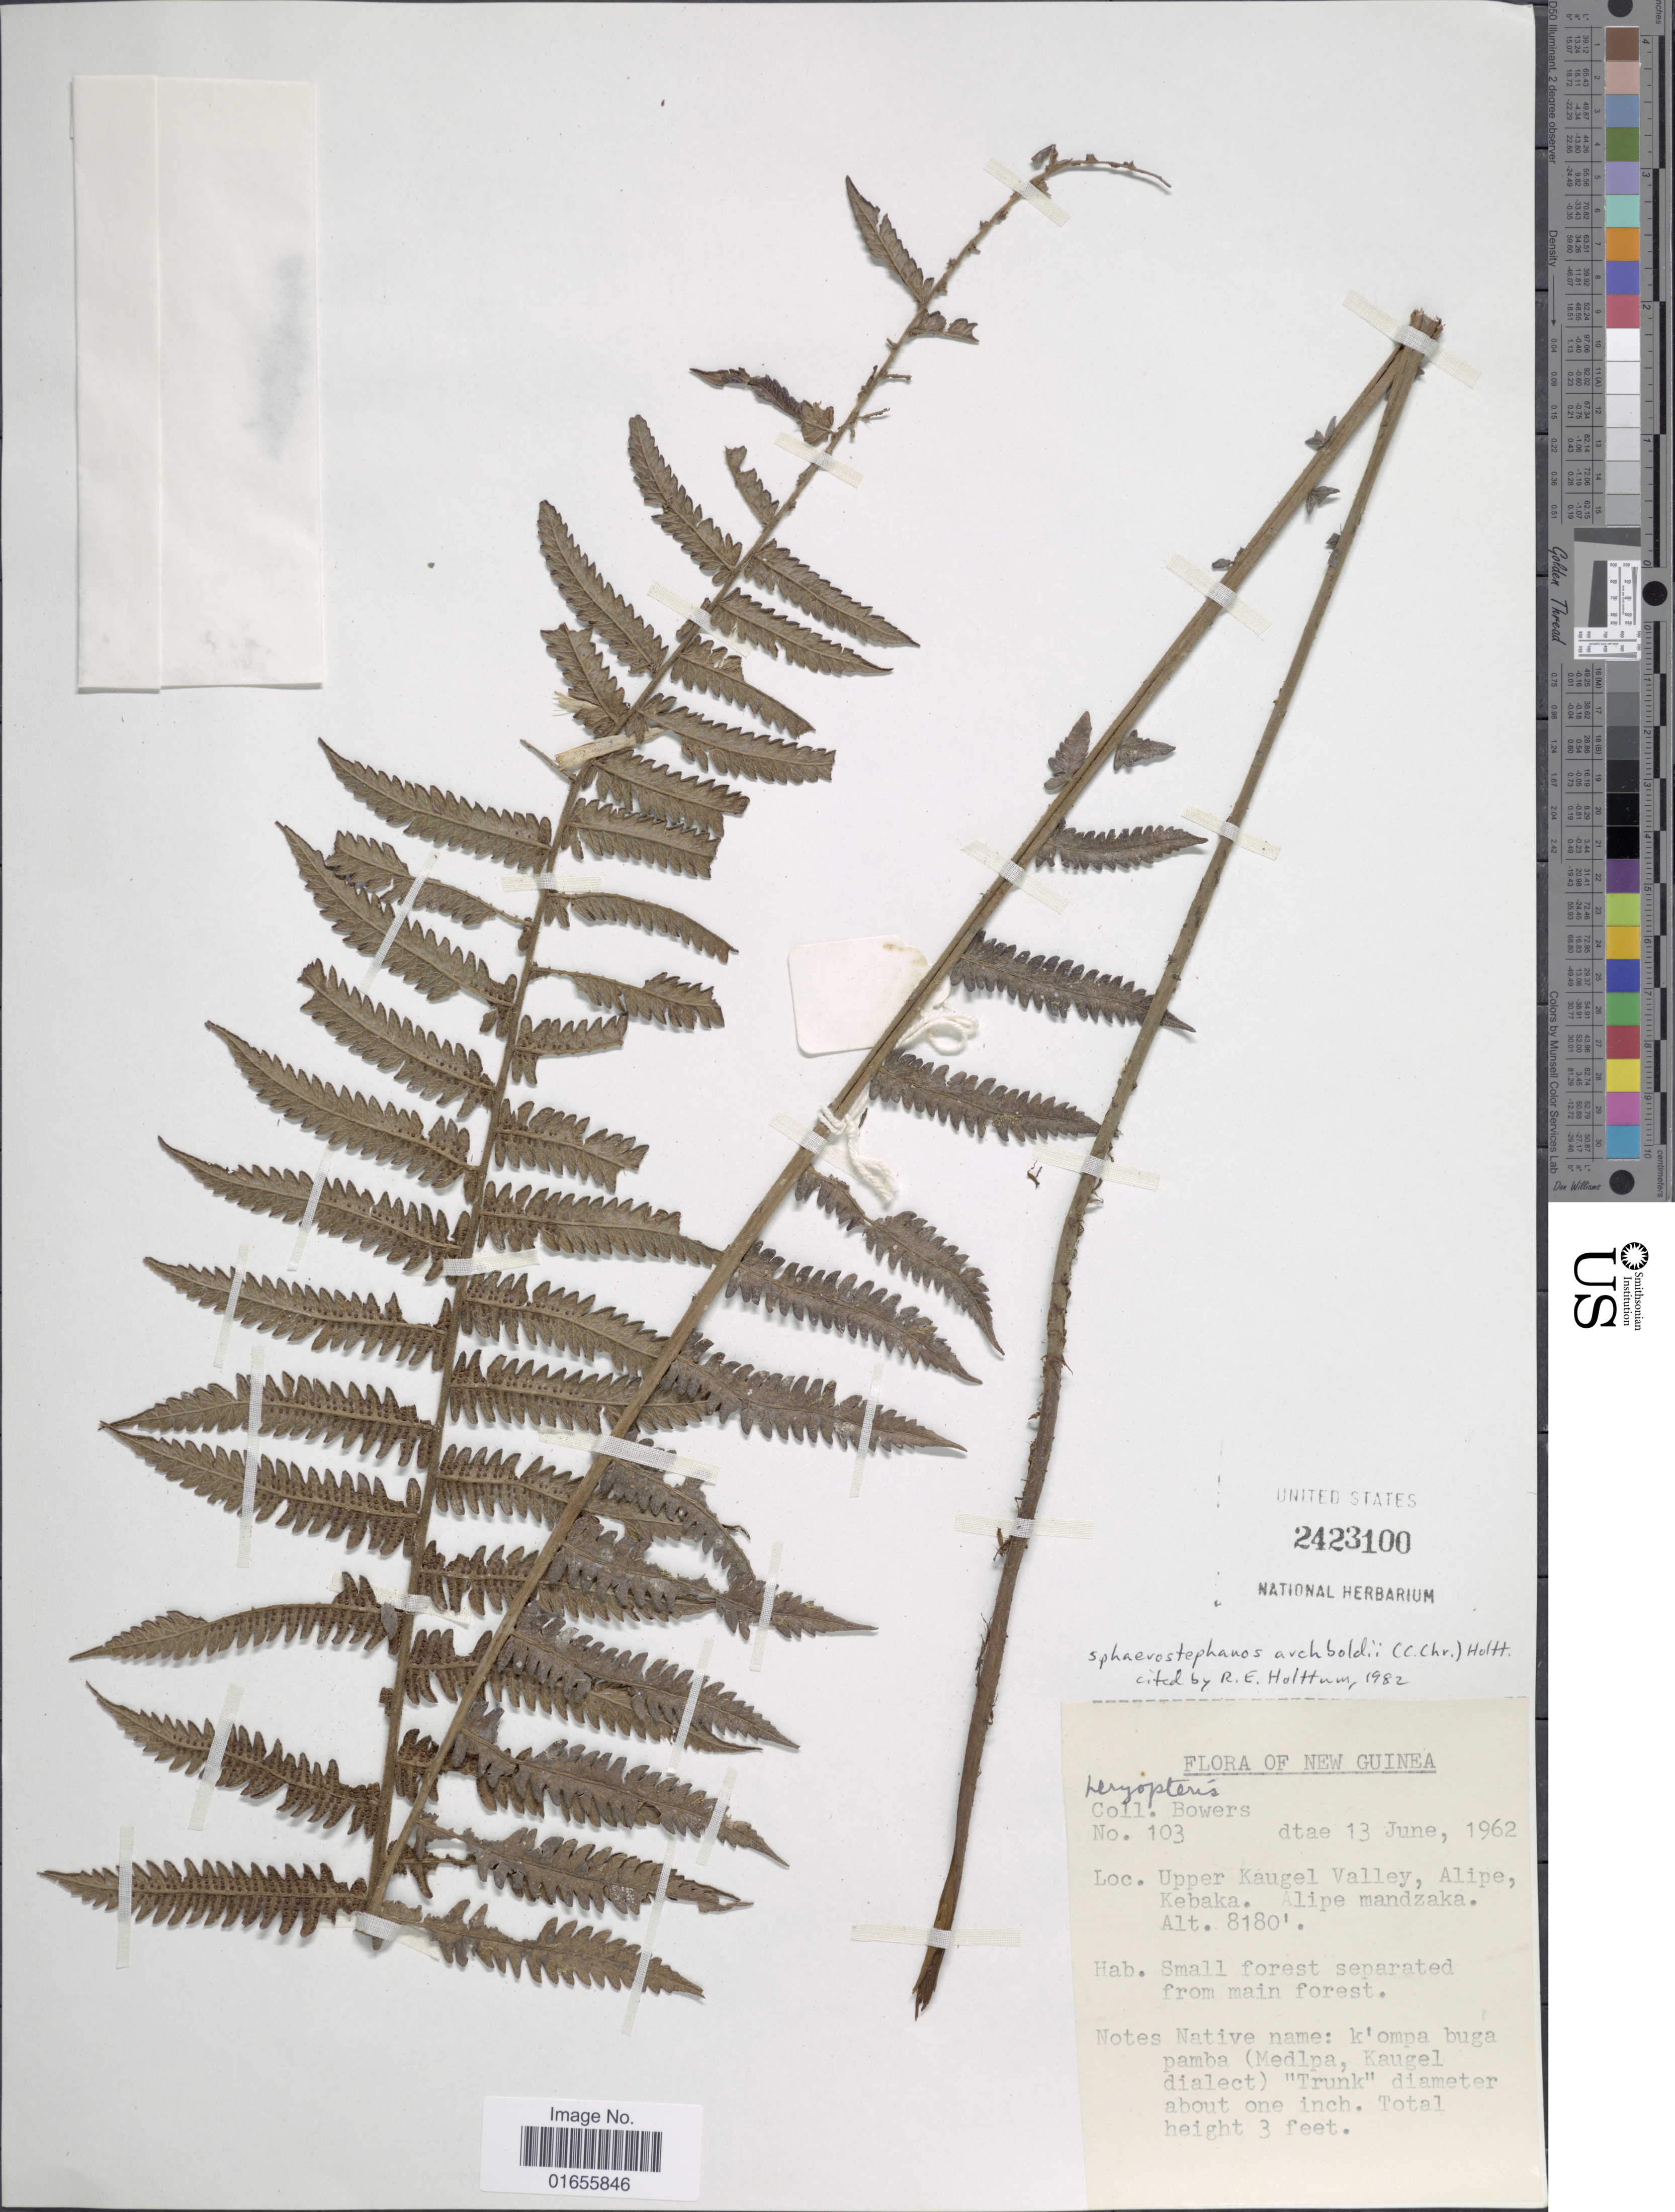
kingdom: Plantae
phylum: Tracheophyta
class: Polypodiopsida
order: Polypodiales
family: Thelypteridaceae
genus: Plesioneuron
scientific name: Plesioneuron archboldiae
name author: (Copel.) Holttum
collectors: -. Bowers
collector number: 103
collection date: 1962-06-13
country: Papua New Guinea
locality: Upper Kaugel Valley, Alipe, Kebaka. Alipe mandzaka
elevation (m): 2493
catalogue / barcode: US 2423100